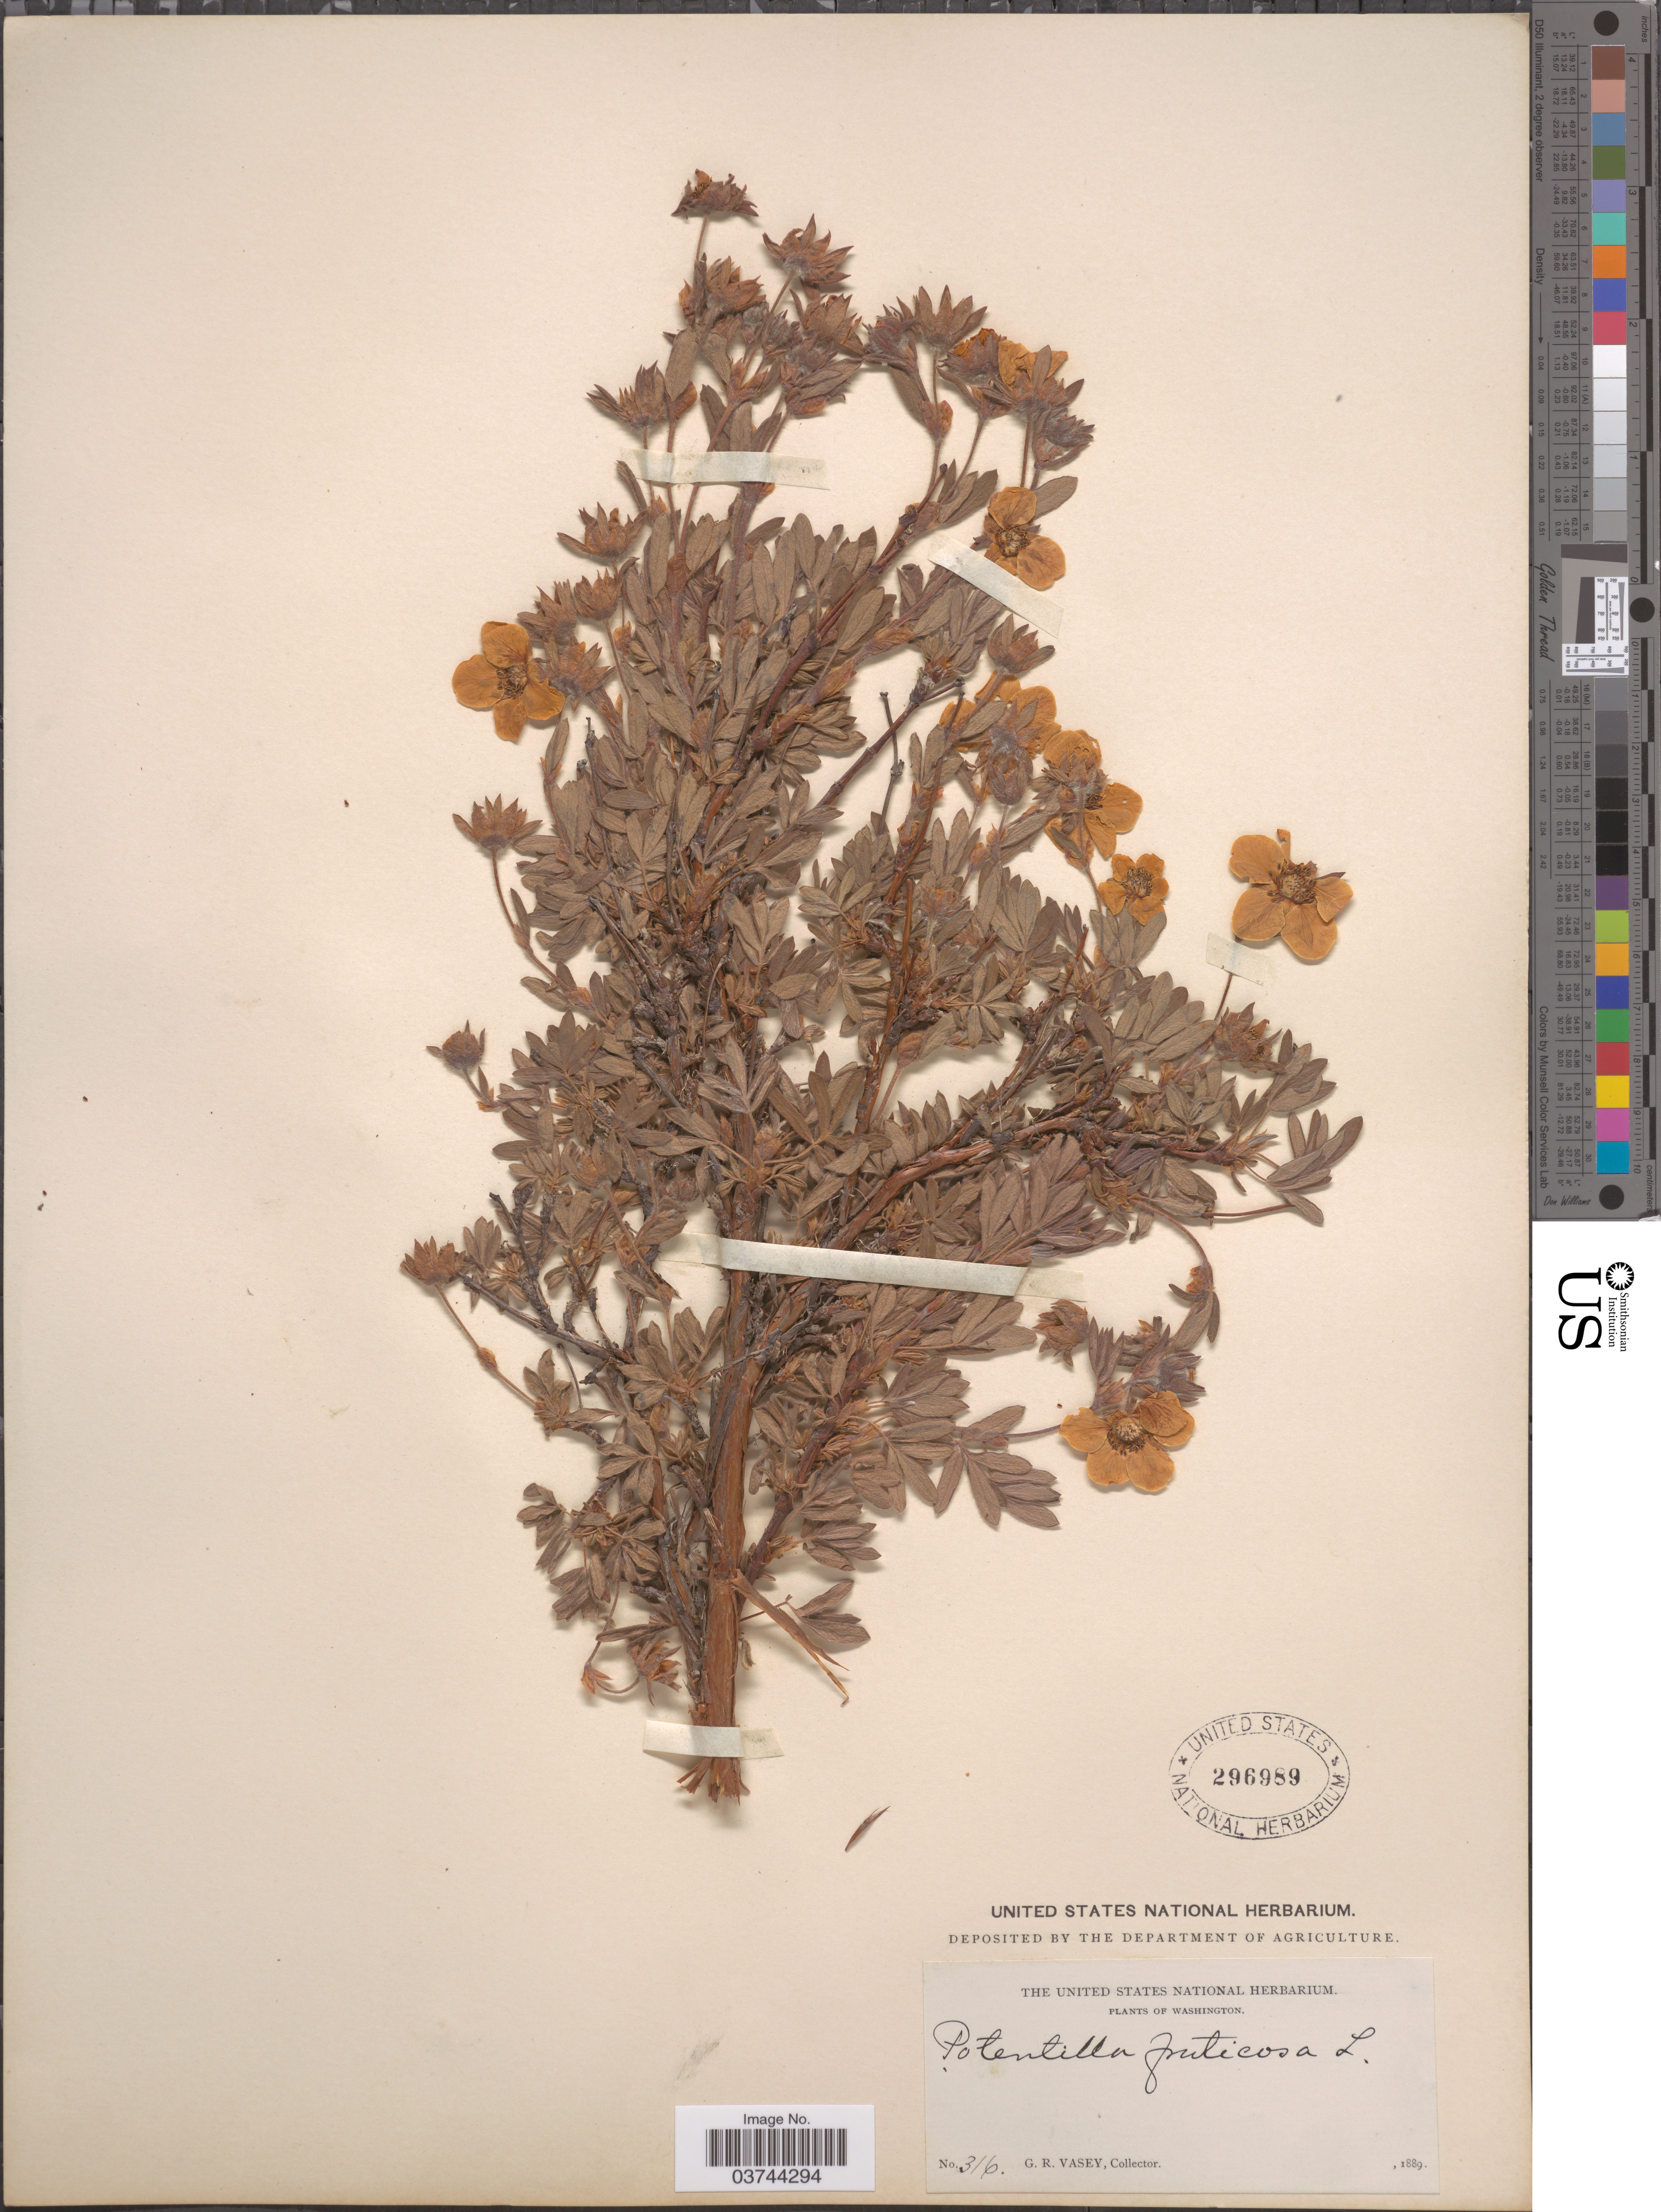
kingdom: Plantae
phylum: Tracheophyta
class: Magnoliopsida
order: Rosales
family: Rosaceae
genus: Dasiphora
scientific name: Dasiphora fruticosa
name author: (L.) Rydb.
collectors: G. R. Vasey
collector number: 316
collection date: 1889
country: United States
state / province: Washington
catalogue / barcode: US 296989